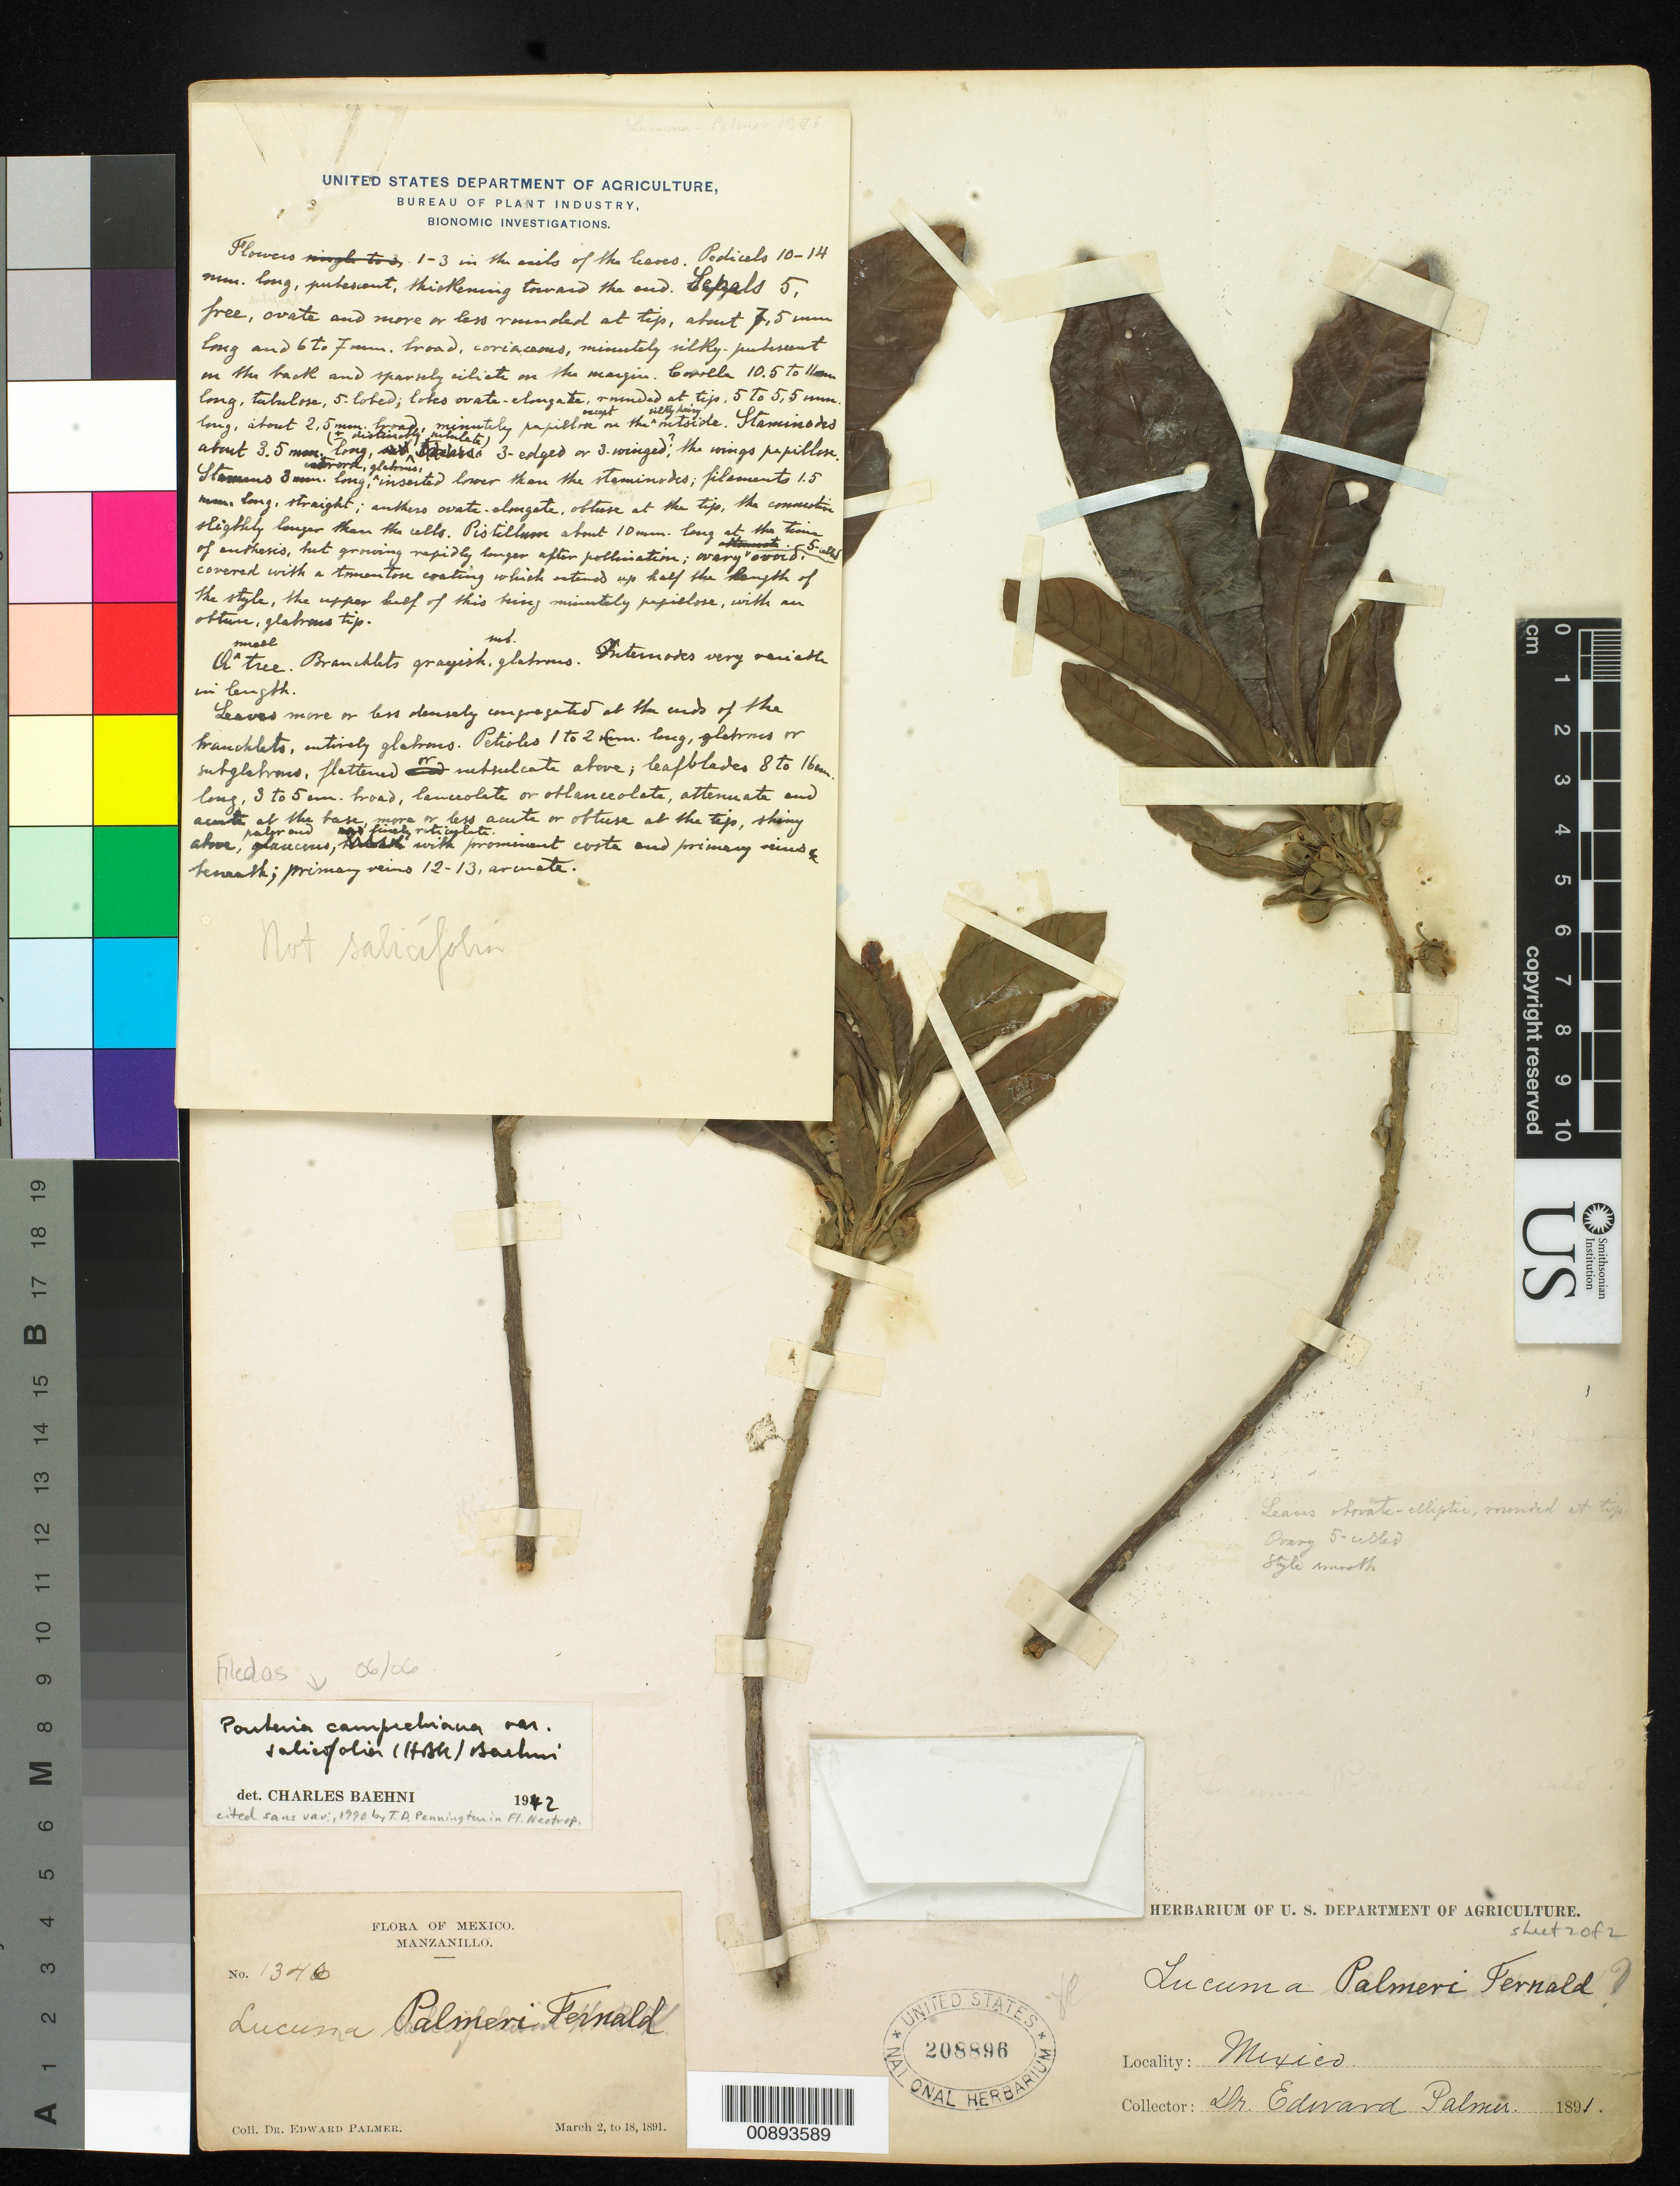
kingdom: Plantae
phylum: Tracheophyta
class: Magnoliopsida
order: Ericales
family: Sapotaceae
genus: Pouteria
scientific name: Pouteria campechiana var. salicifolia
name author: (Kunth) Baehni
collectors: E. Palmer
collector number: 1346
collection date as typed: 02 Mar 1891 to 18 Mar 1891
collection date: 1891-03-02/1891-03-18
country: Mexico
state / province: Colima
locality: Manzanillo, Colima.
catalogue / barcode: US 208896